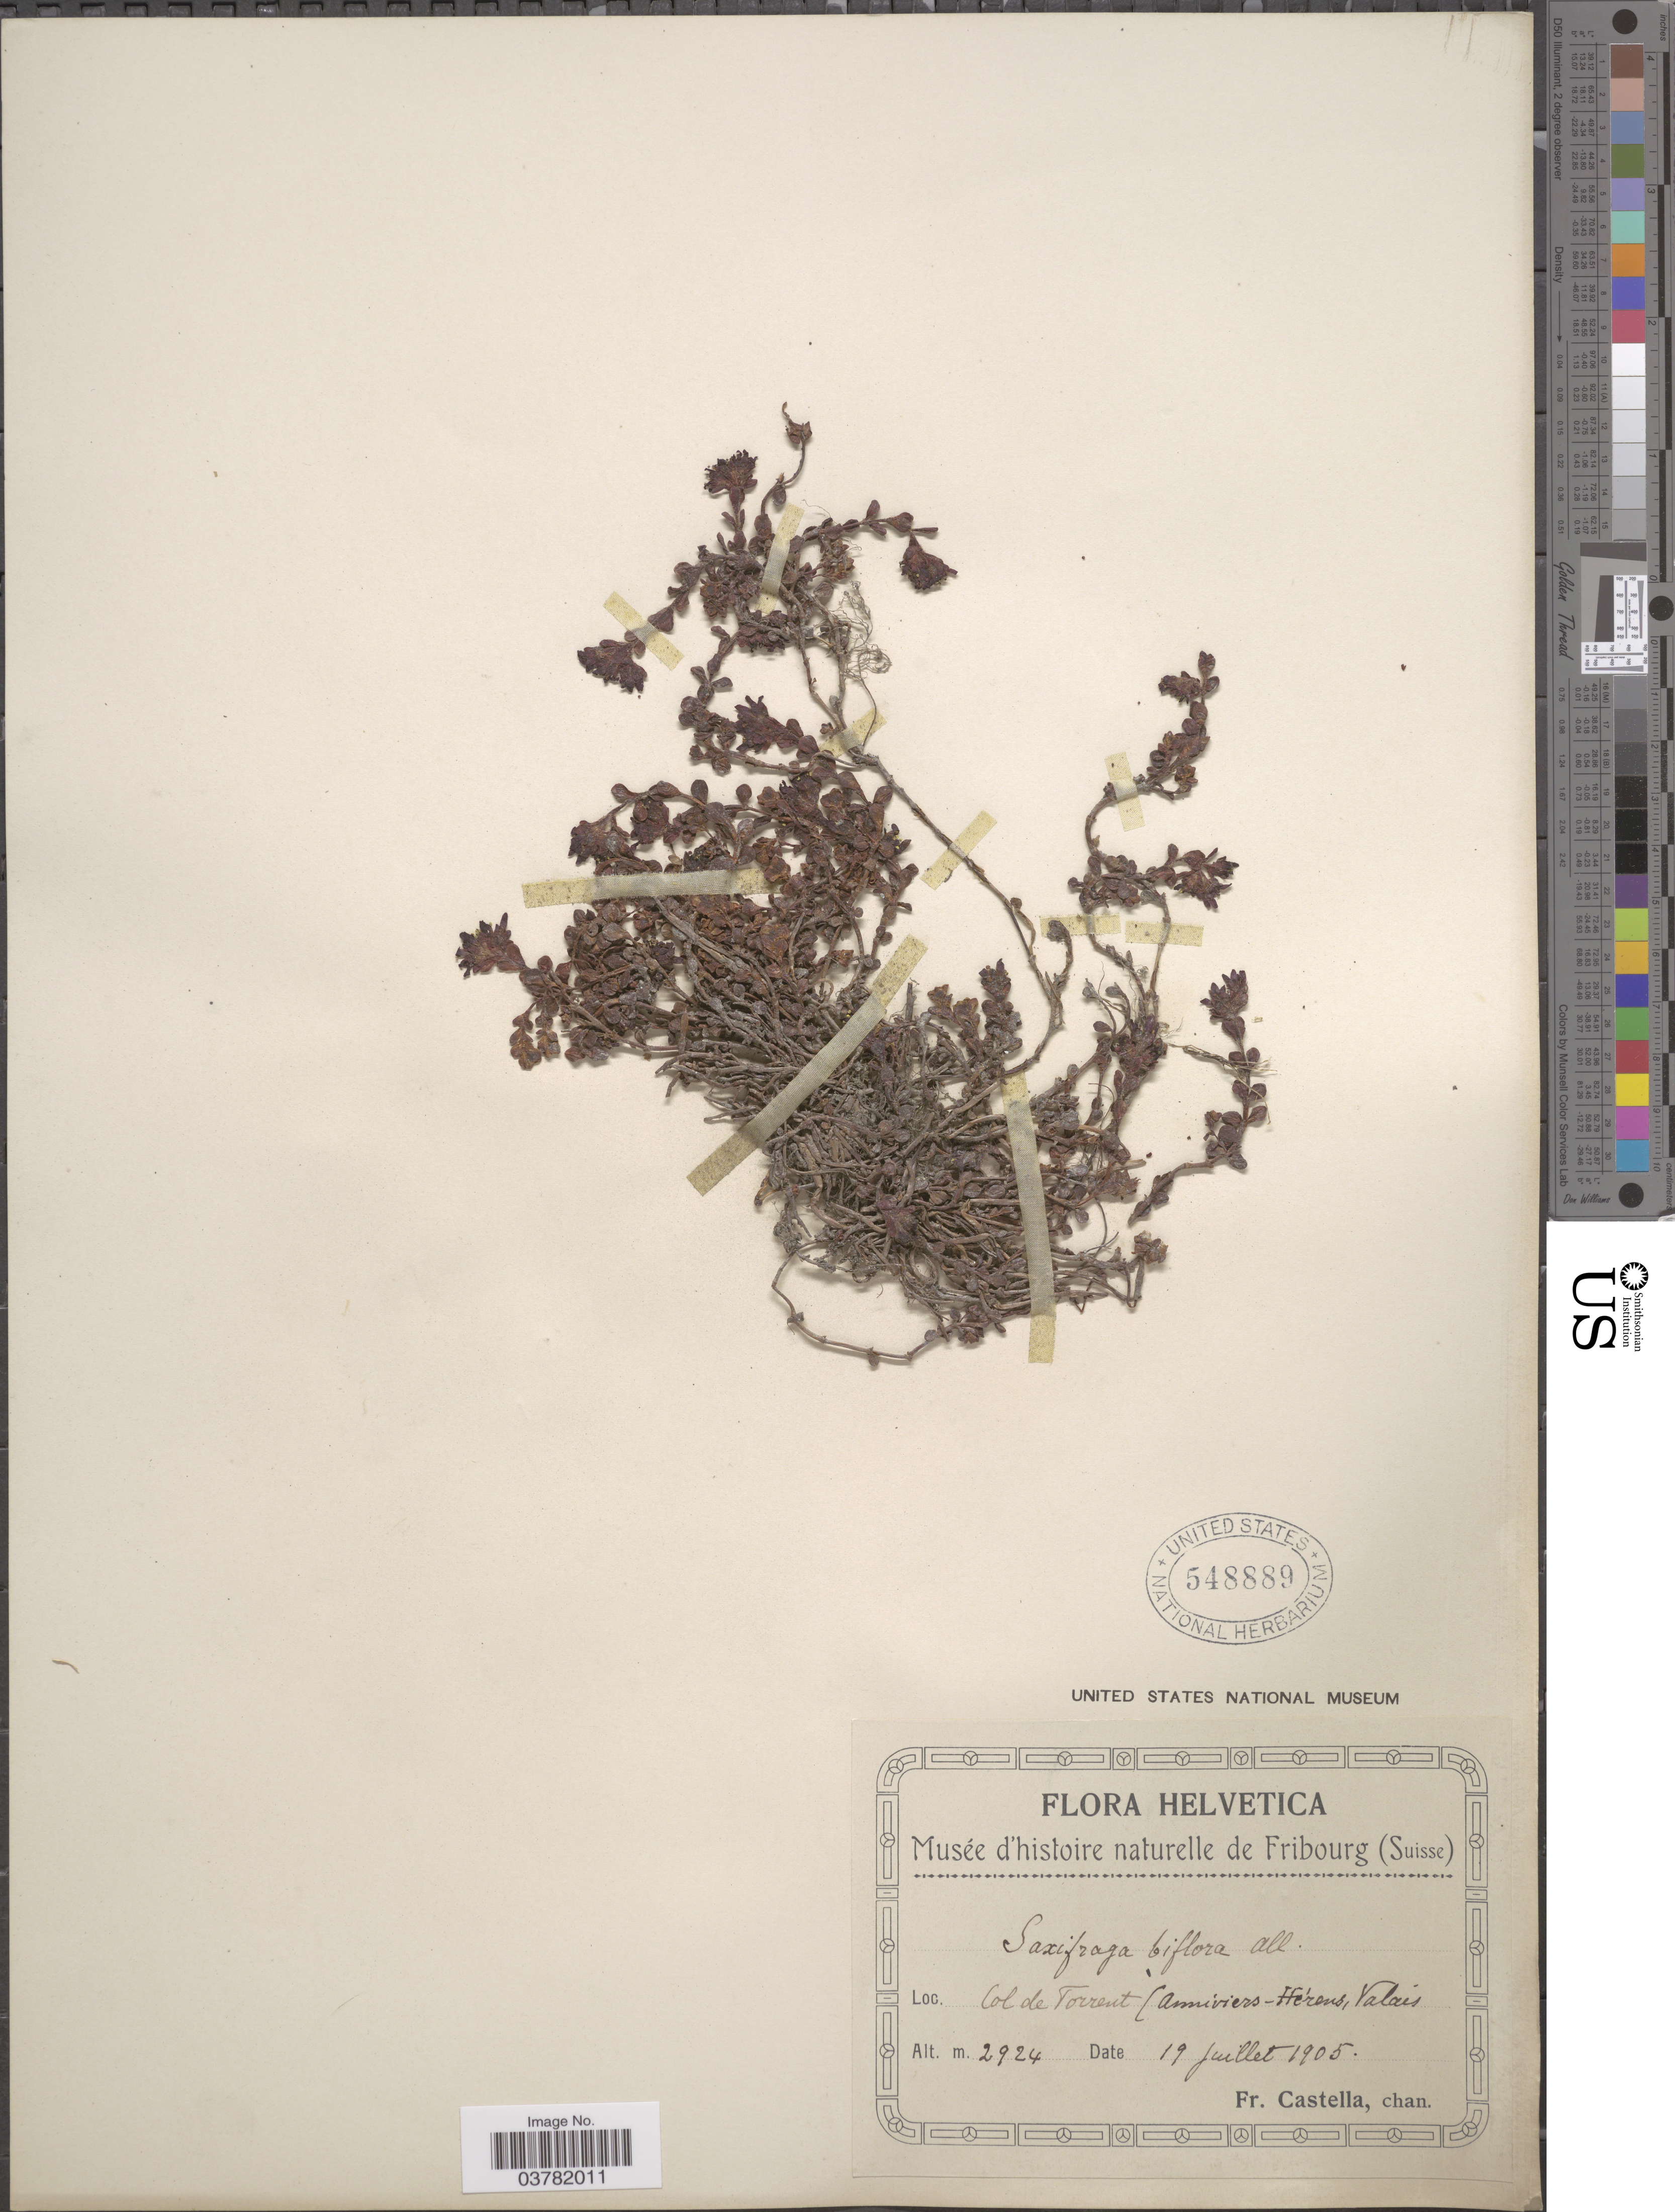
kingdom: Plantae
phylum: Tracheophyta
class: Magnoliopsida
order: Saxifragales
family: Saxifragaceae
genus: Saxifraga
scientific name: Saxifraga biflora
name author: All.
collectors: Fr. Castella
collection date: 1905-07-19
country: Switzerland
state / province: Valais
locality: Helvetica. Col de Torrent (Anniviers - Hérens, Valais).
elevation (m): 2924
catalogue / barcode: US 548889